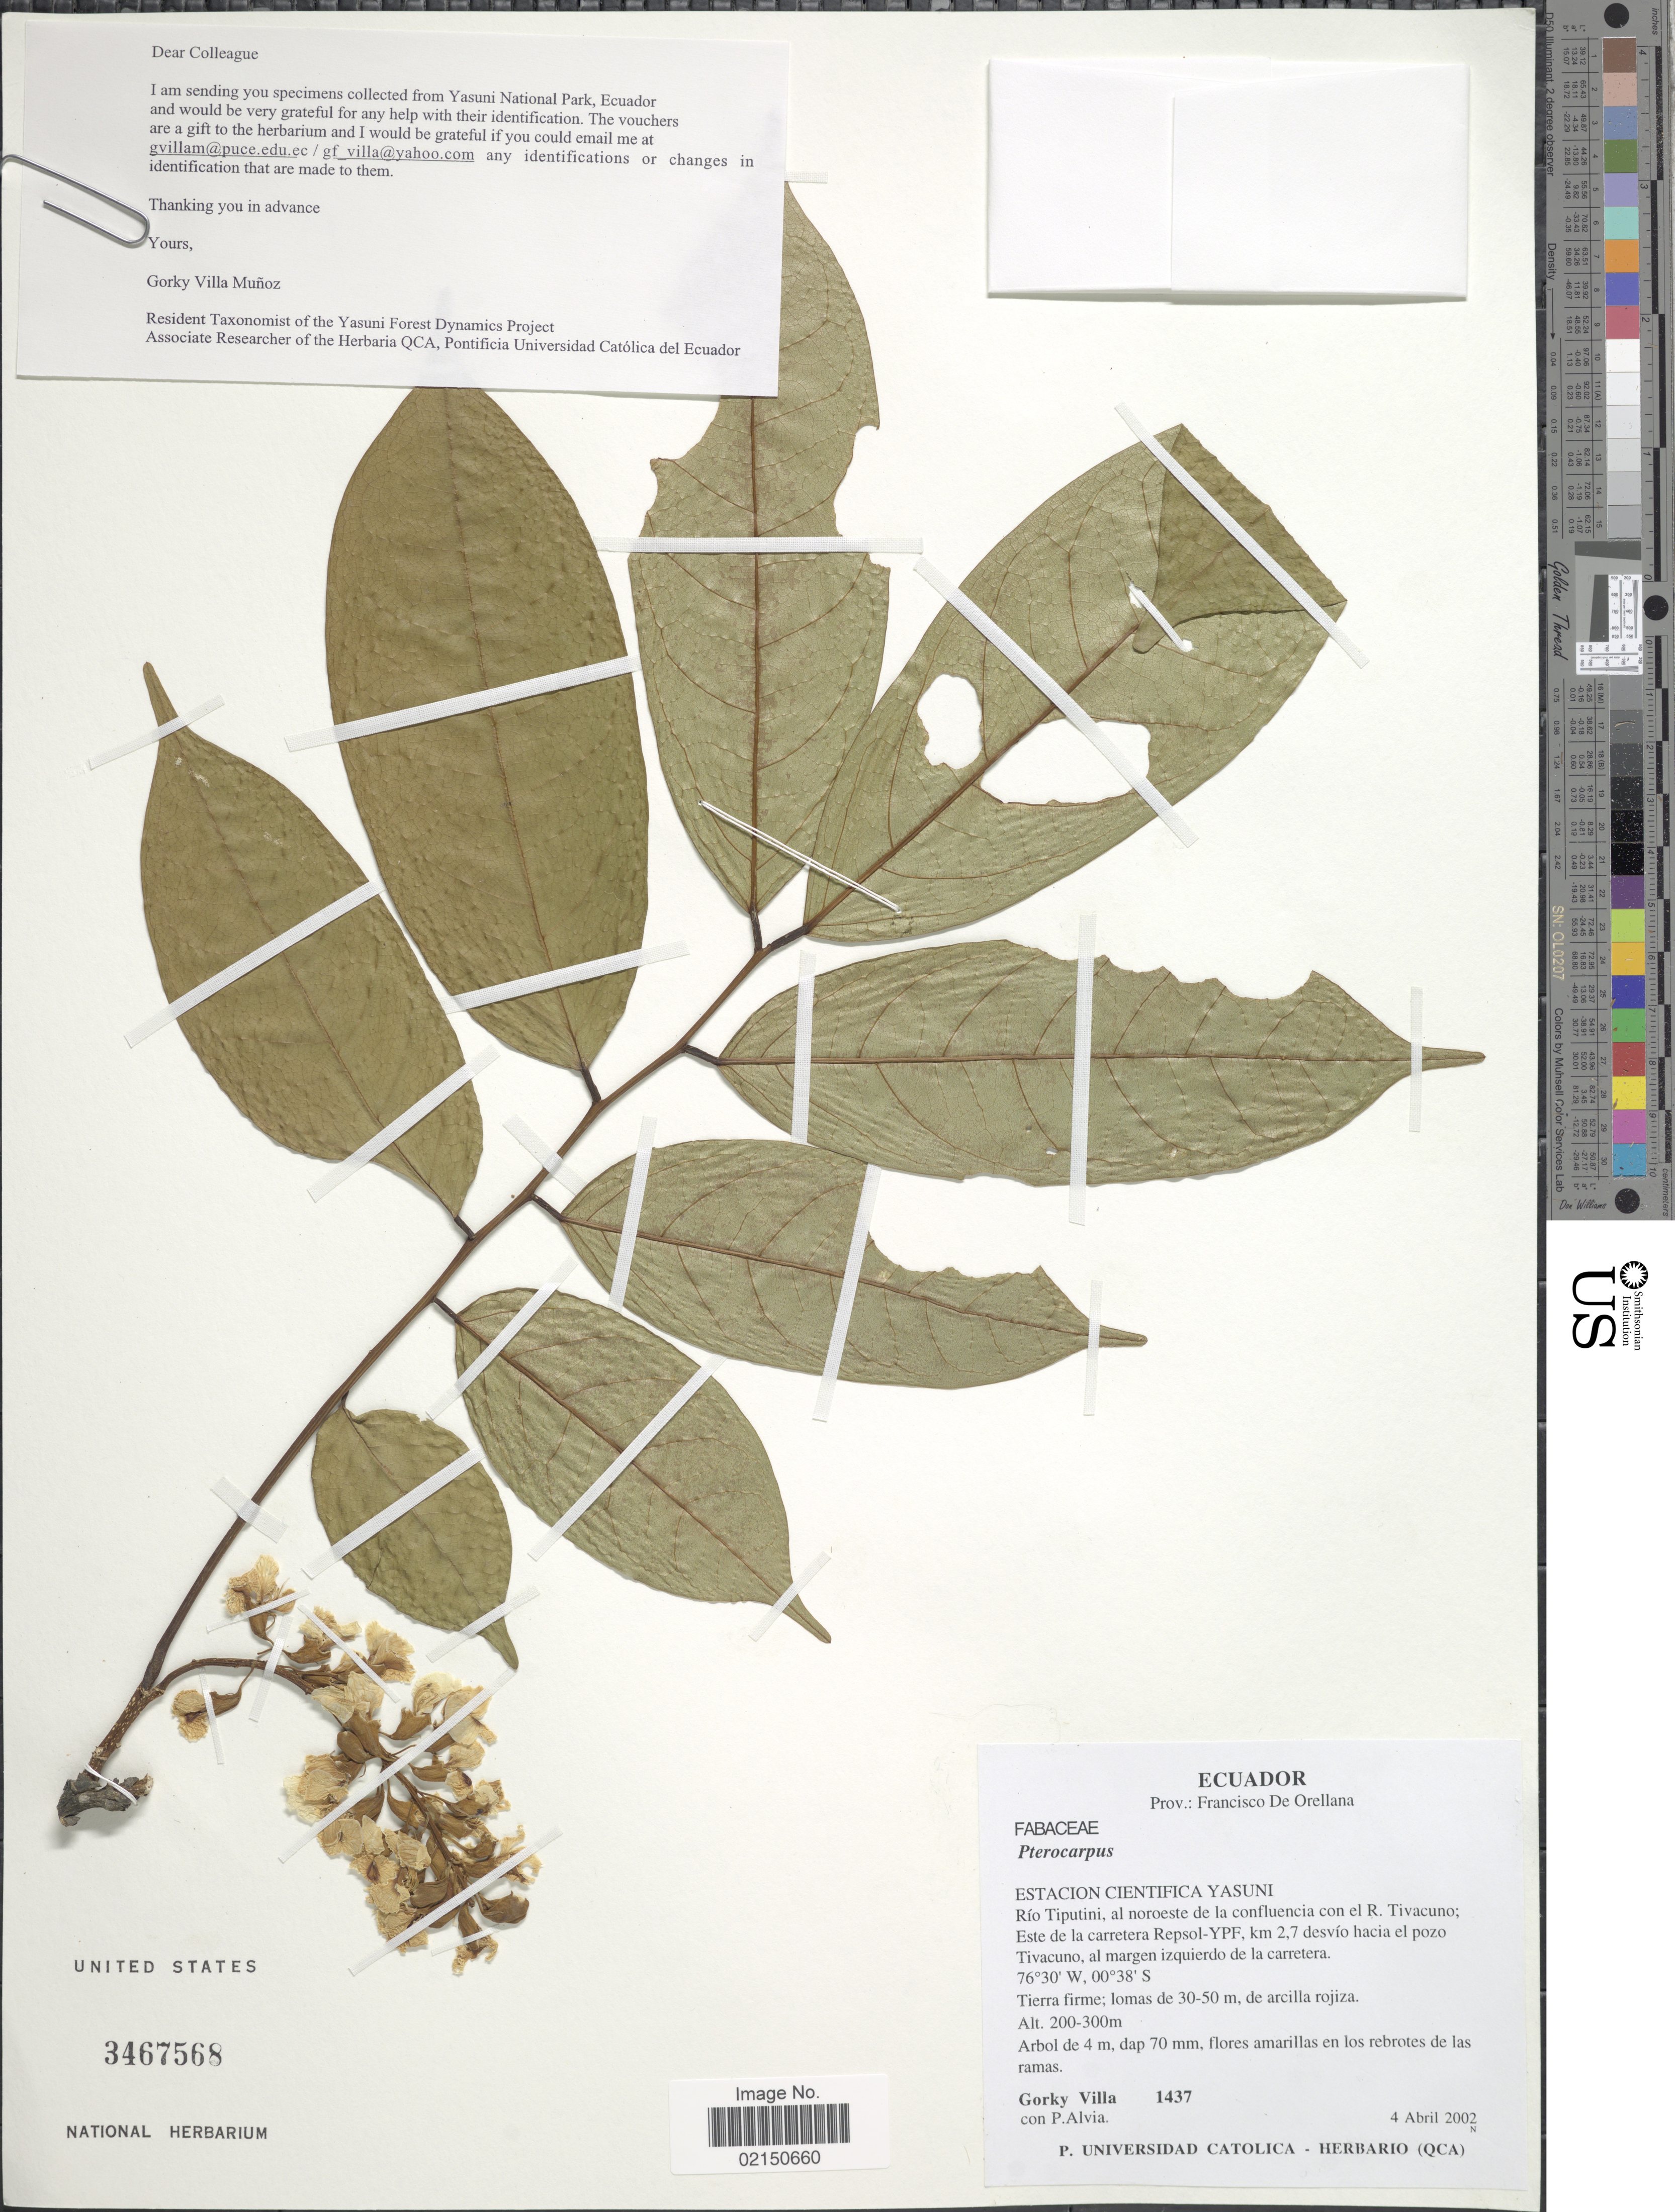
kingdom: Plantae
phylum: Tracheophyta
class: Magnoliopsida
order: Fabales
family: Fabaceae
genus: Pterocarpus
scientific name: Pterocarpus sp.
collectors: G. Villa & P. Alvia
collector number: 1437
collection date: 2002-04-04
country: Ecuador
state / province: Orellana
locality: Prov.: Francisco De Orellana. Estacion Cientifica Yasuni. Río Tiputini, al noroeste de la confluencia con el R. Tivacuno; Este de la carretera Repsol-YPF, km 2,7 desvío hacia el pozo Tivacuno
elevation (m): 200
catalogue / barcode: US 3467568